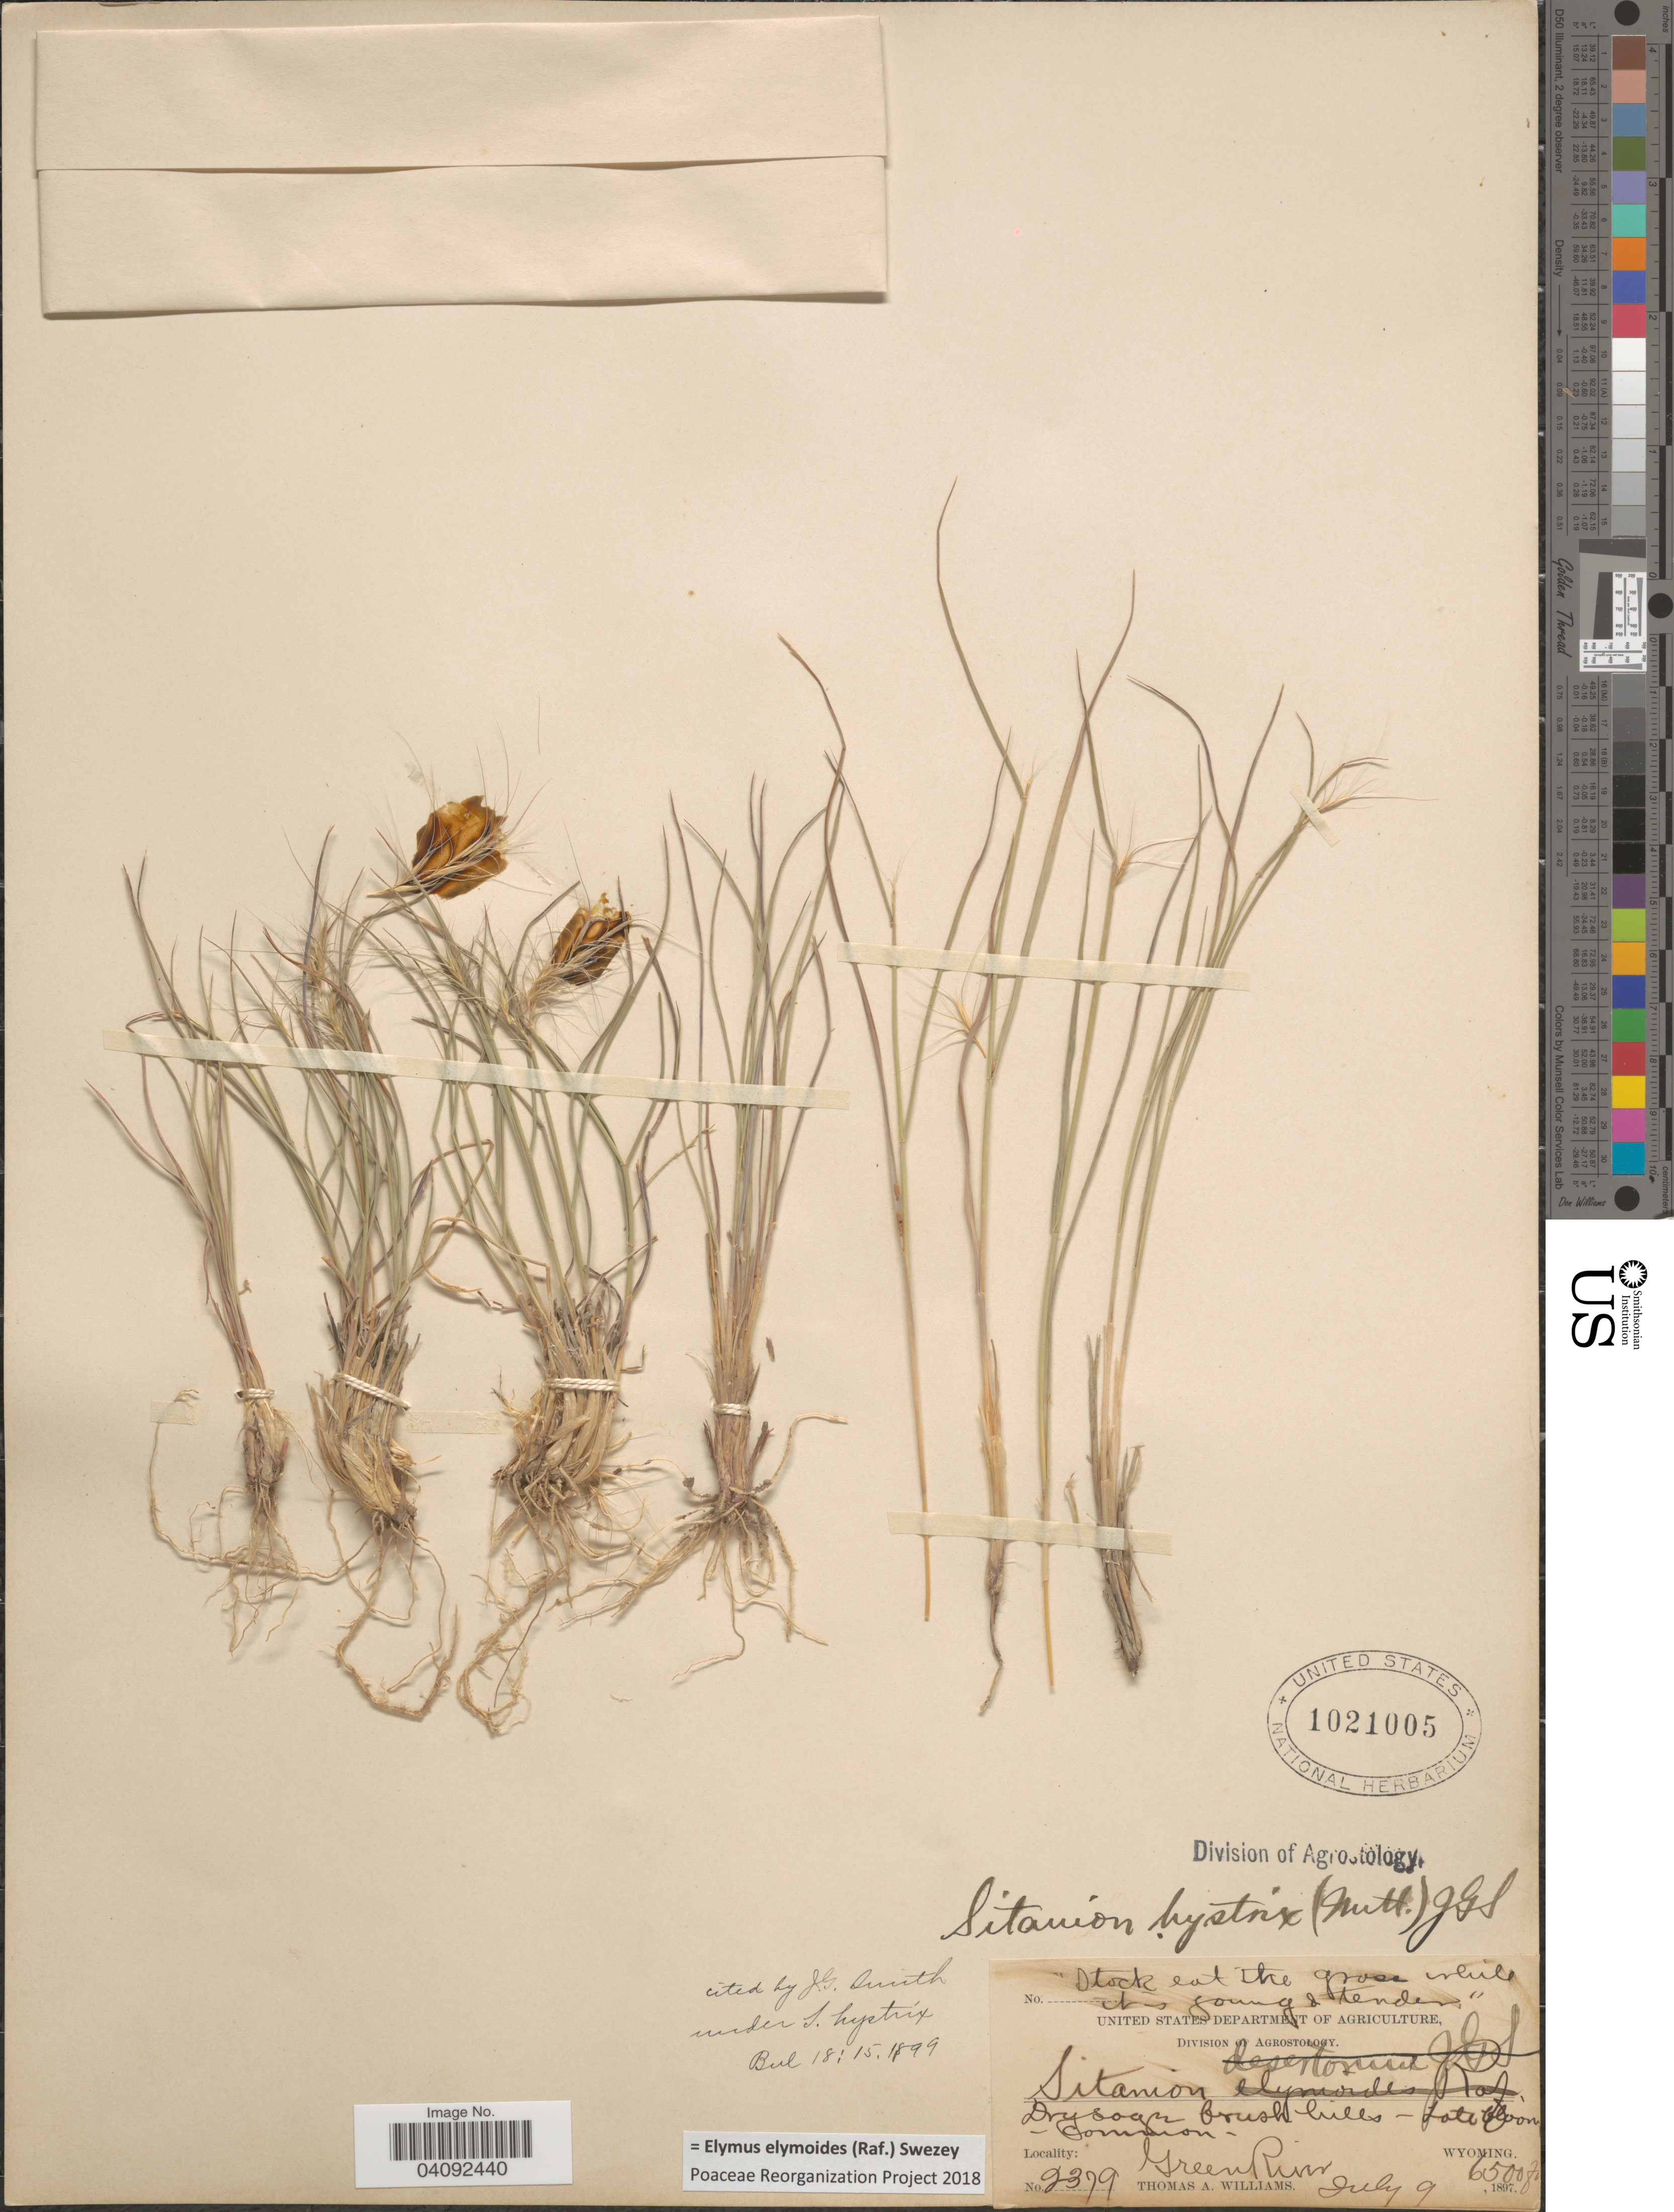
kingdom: Plantae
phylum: Tracheophyta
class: Liliopsida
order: Poales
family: Poaceae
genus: Elymus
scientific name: Elymus elymoides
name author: (Raf.) Swezey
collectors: T. A. Williams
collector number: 2379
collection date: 1897-07-09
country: United States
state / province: Wyoming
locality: Green River.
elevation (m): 1981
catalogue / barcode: US 1021005